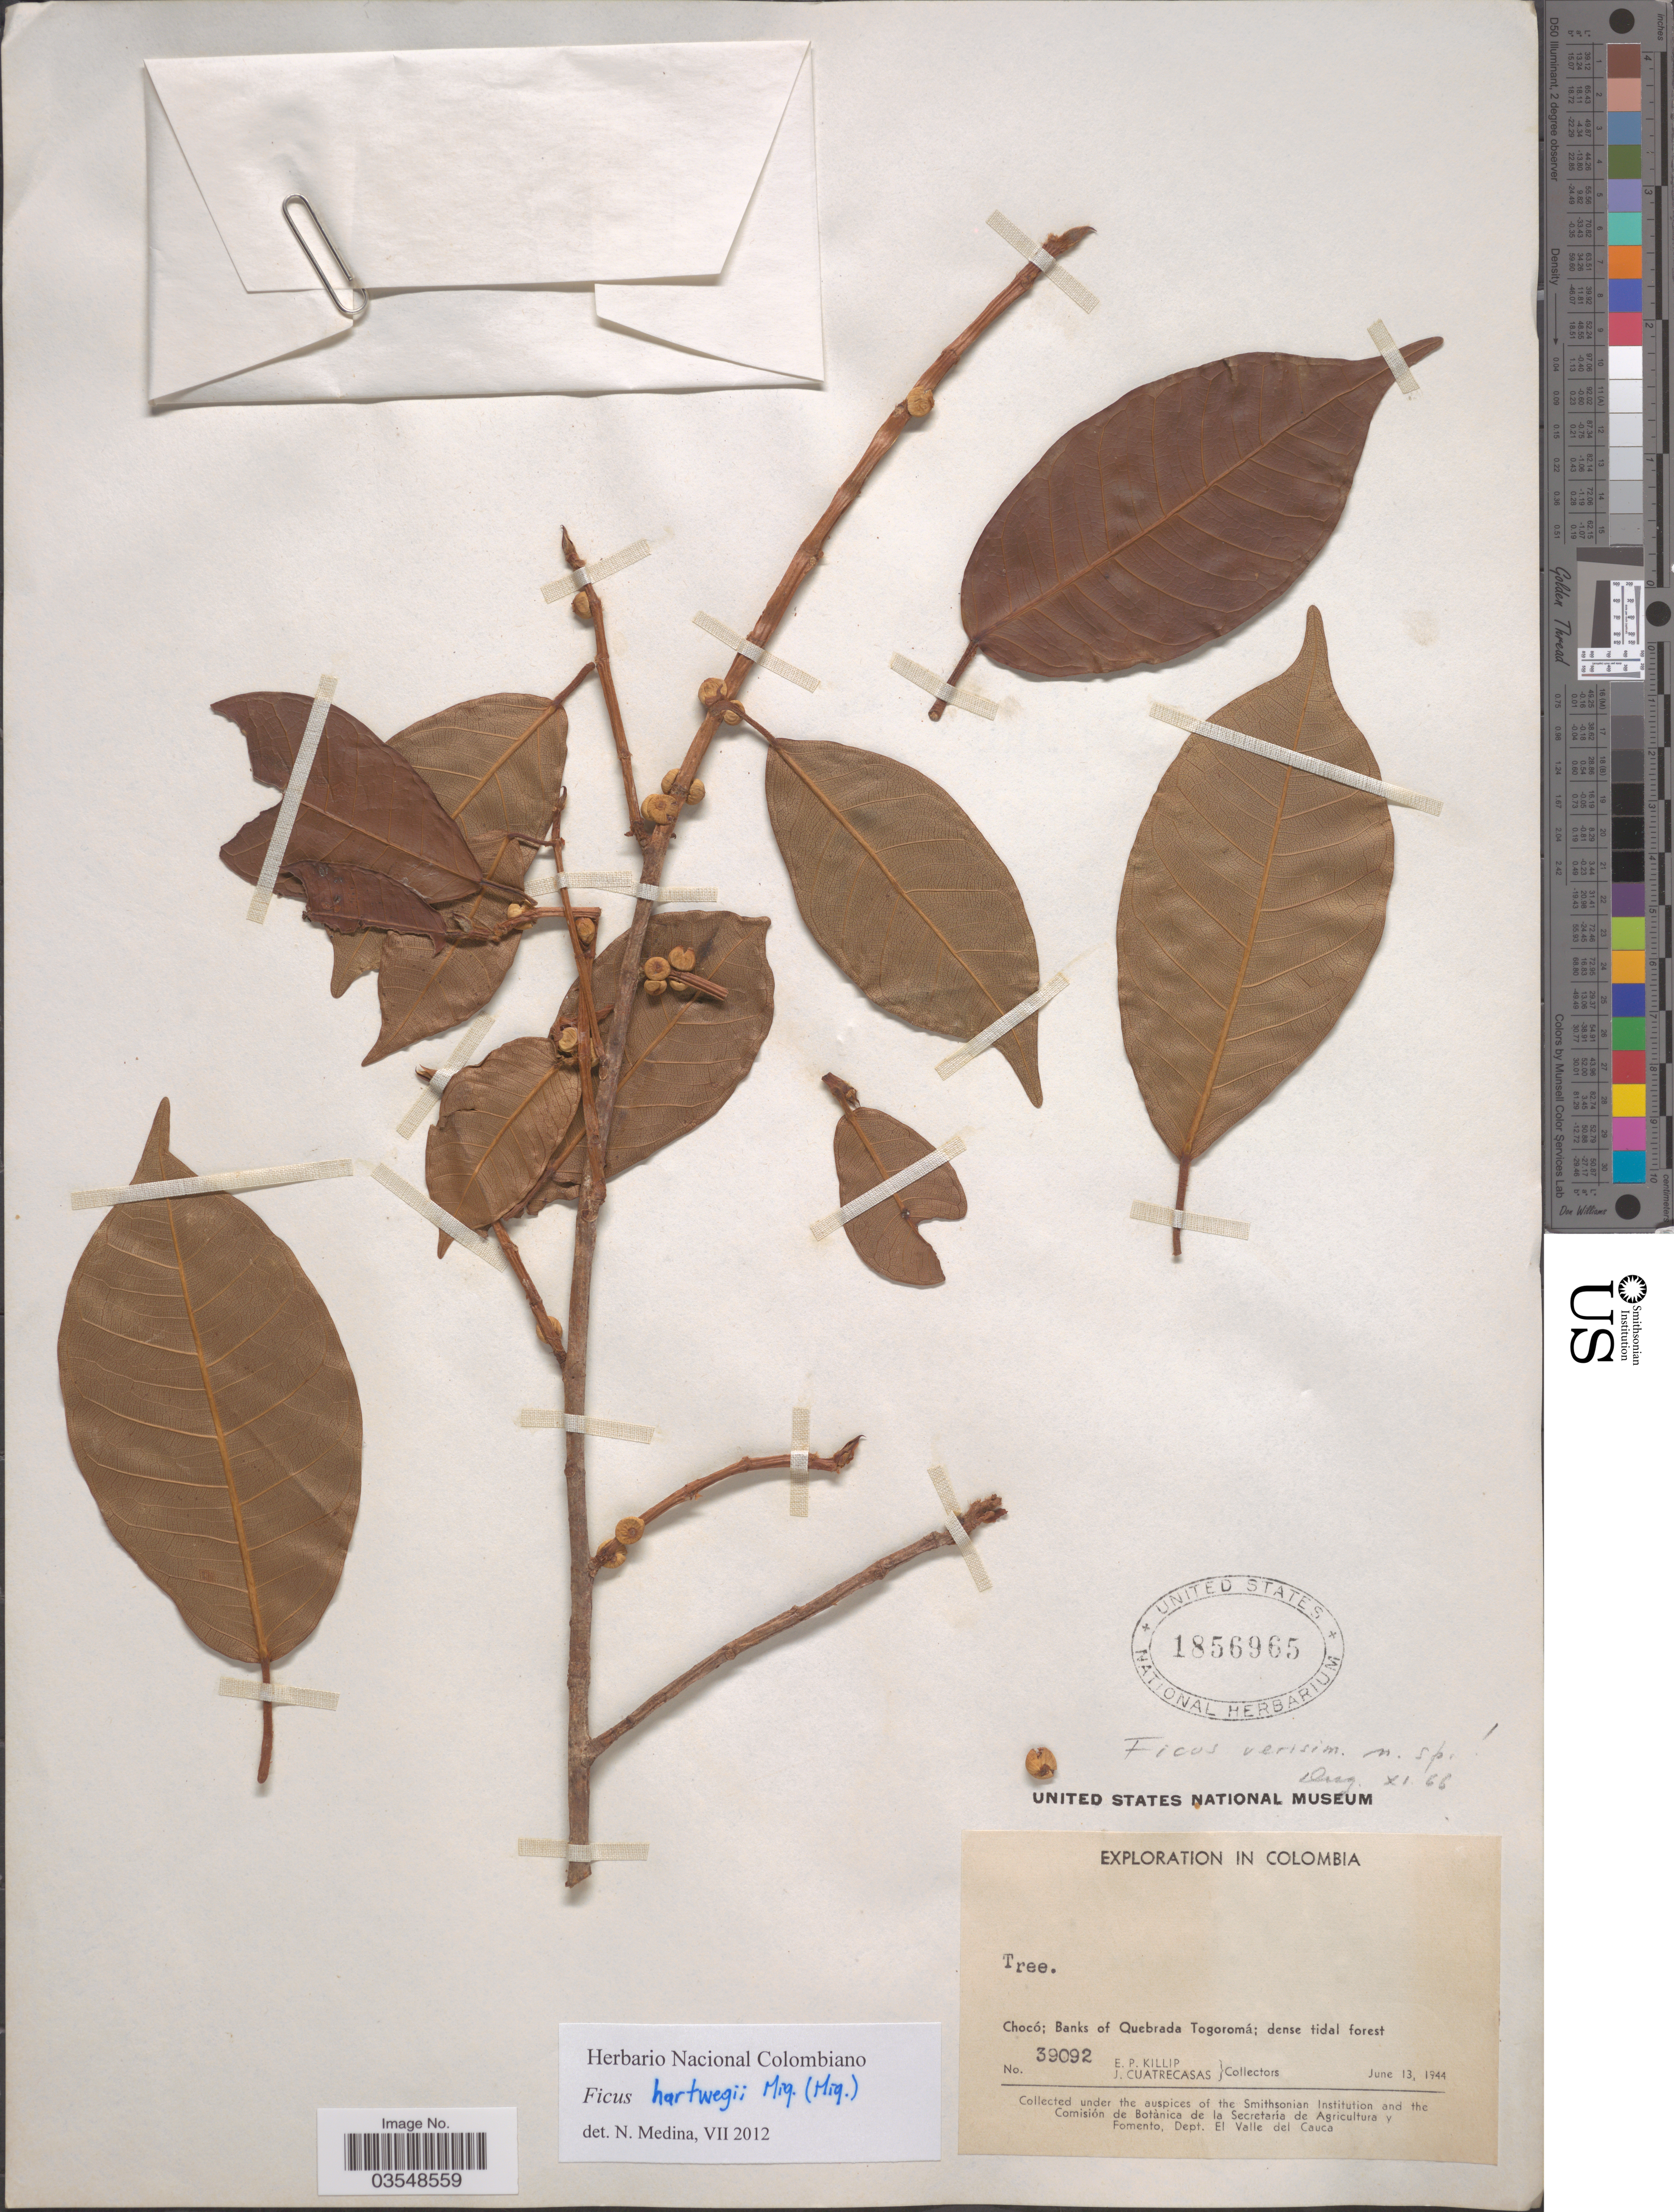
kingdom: Plantae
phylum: Tracheophyta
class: Magnoliopsida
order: Rosales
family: Moraceae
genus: Ficus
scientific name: Ficus hartwegii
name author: (Miq.) Miq.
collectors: E. P. Killip & J. Cuatrecasas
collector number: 39092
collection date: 1944-06-13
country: Colombia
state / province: Chocó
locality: Banks of Quebrada Togoromá.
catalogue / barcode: US 1856965